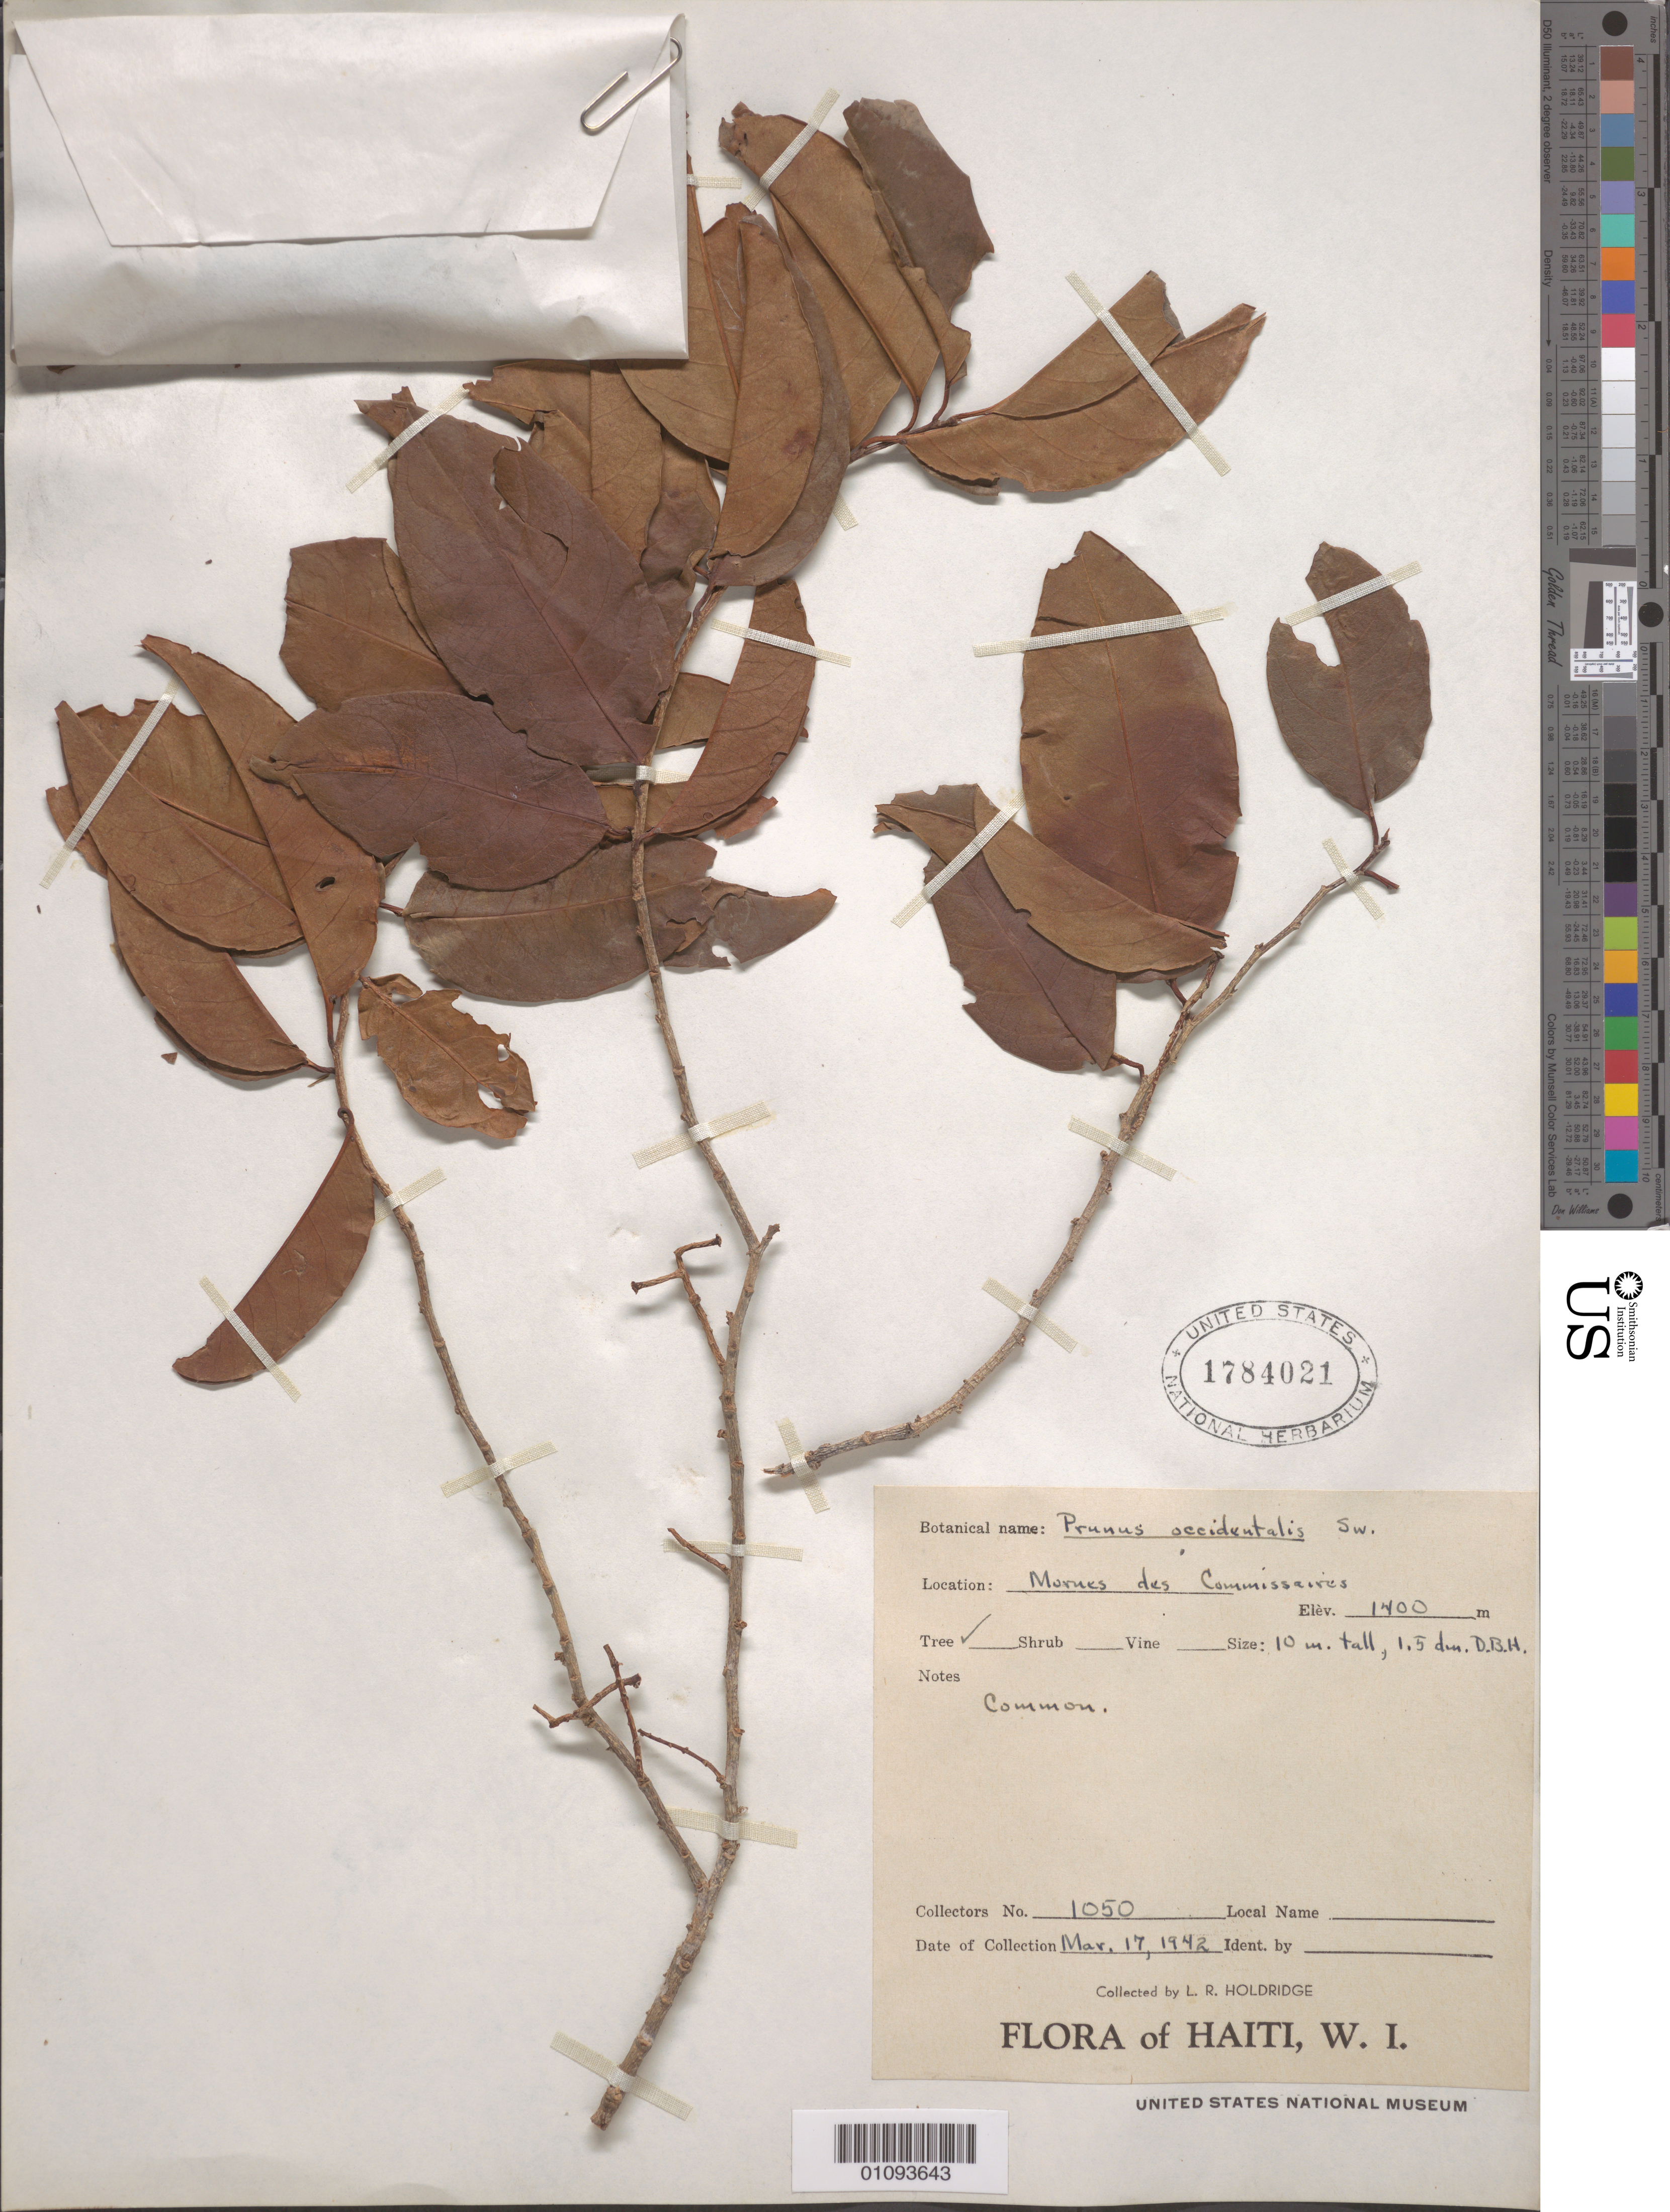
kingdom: Plantae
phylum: Tracheophyta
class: Magnoliopsida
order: Rosales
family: Rosaceae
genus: Prunus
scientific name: Prunus occidentalis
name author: Sw.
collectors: L. Holdridge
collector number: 1050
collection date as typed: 17 Mar 1942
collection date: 1942-03-17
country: Haiti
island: Hispaniola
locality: Mornes des Comissionaires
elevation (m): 1400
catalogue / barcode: US 1784021